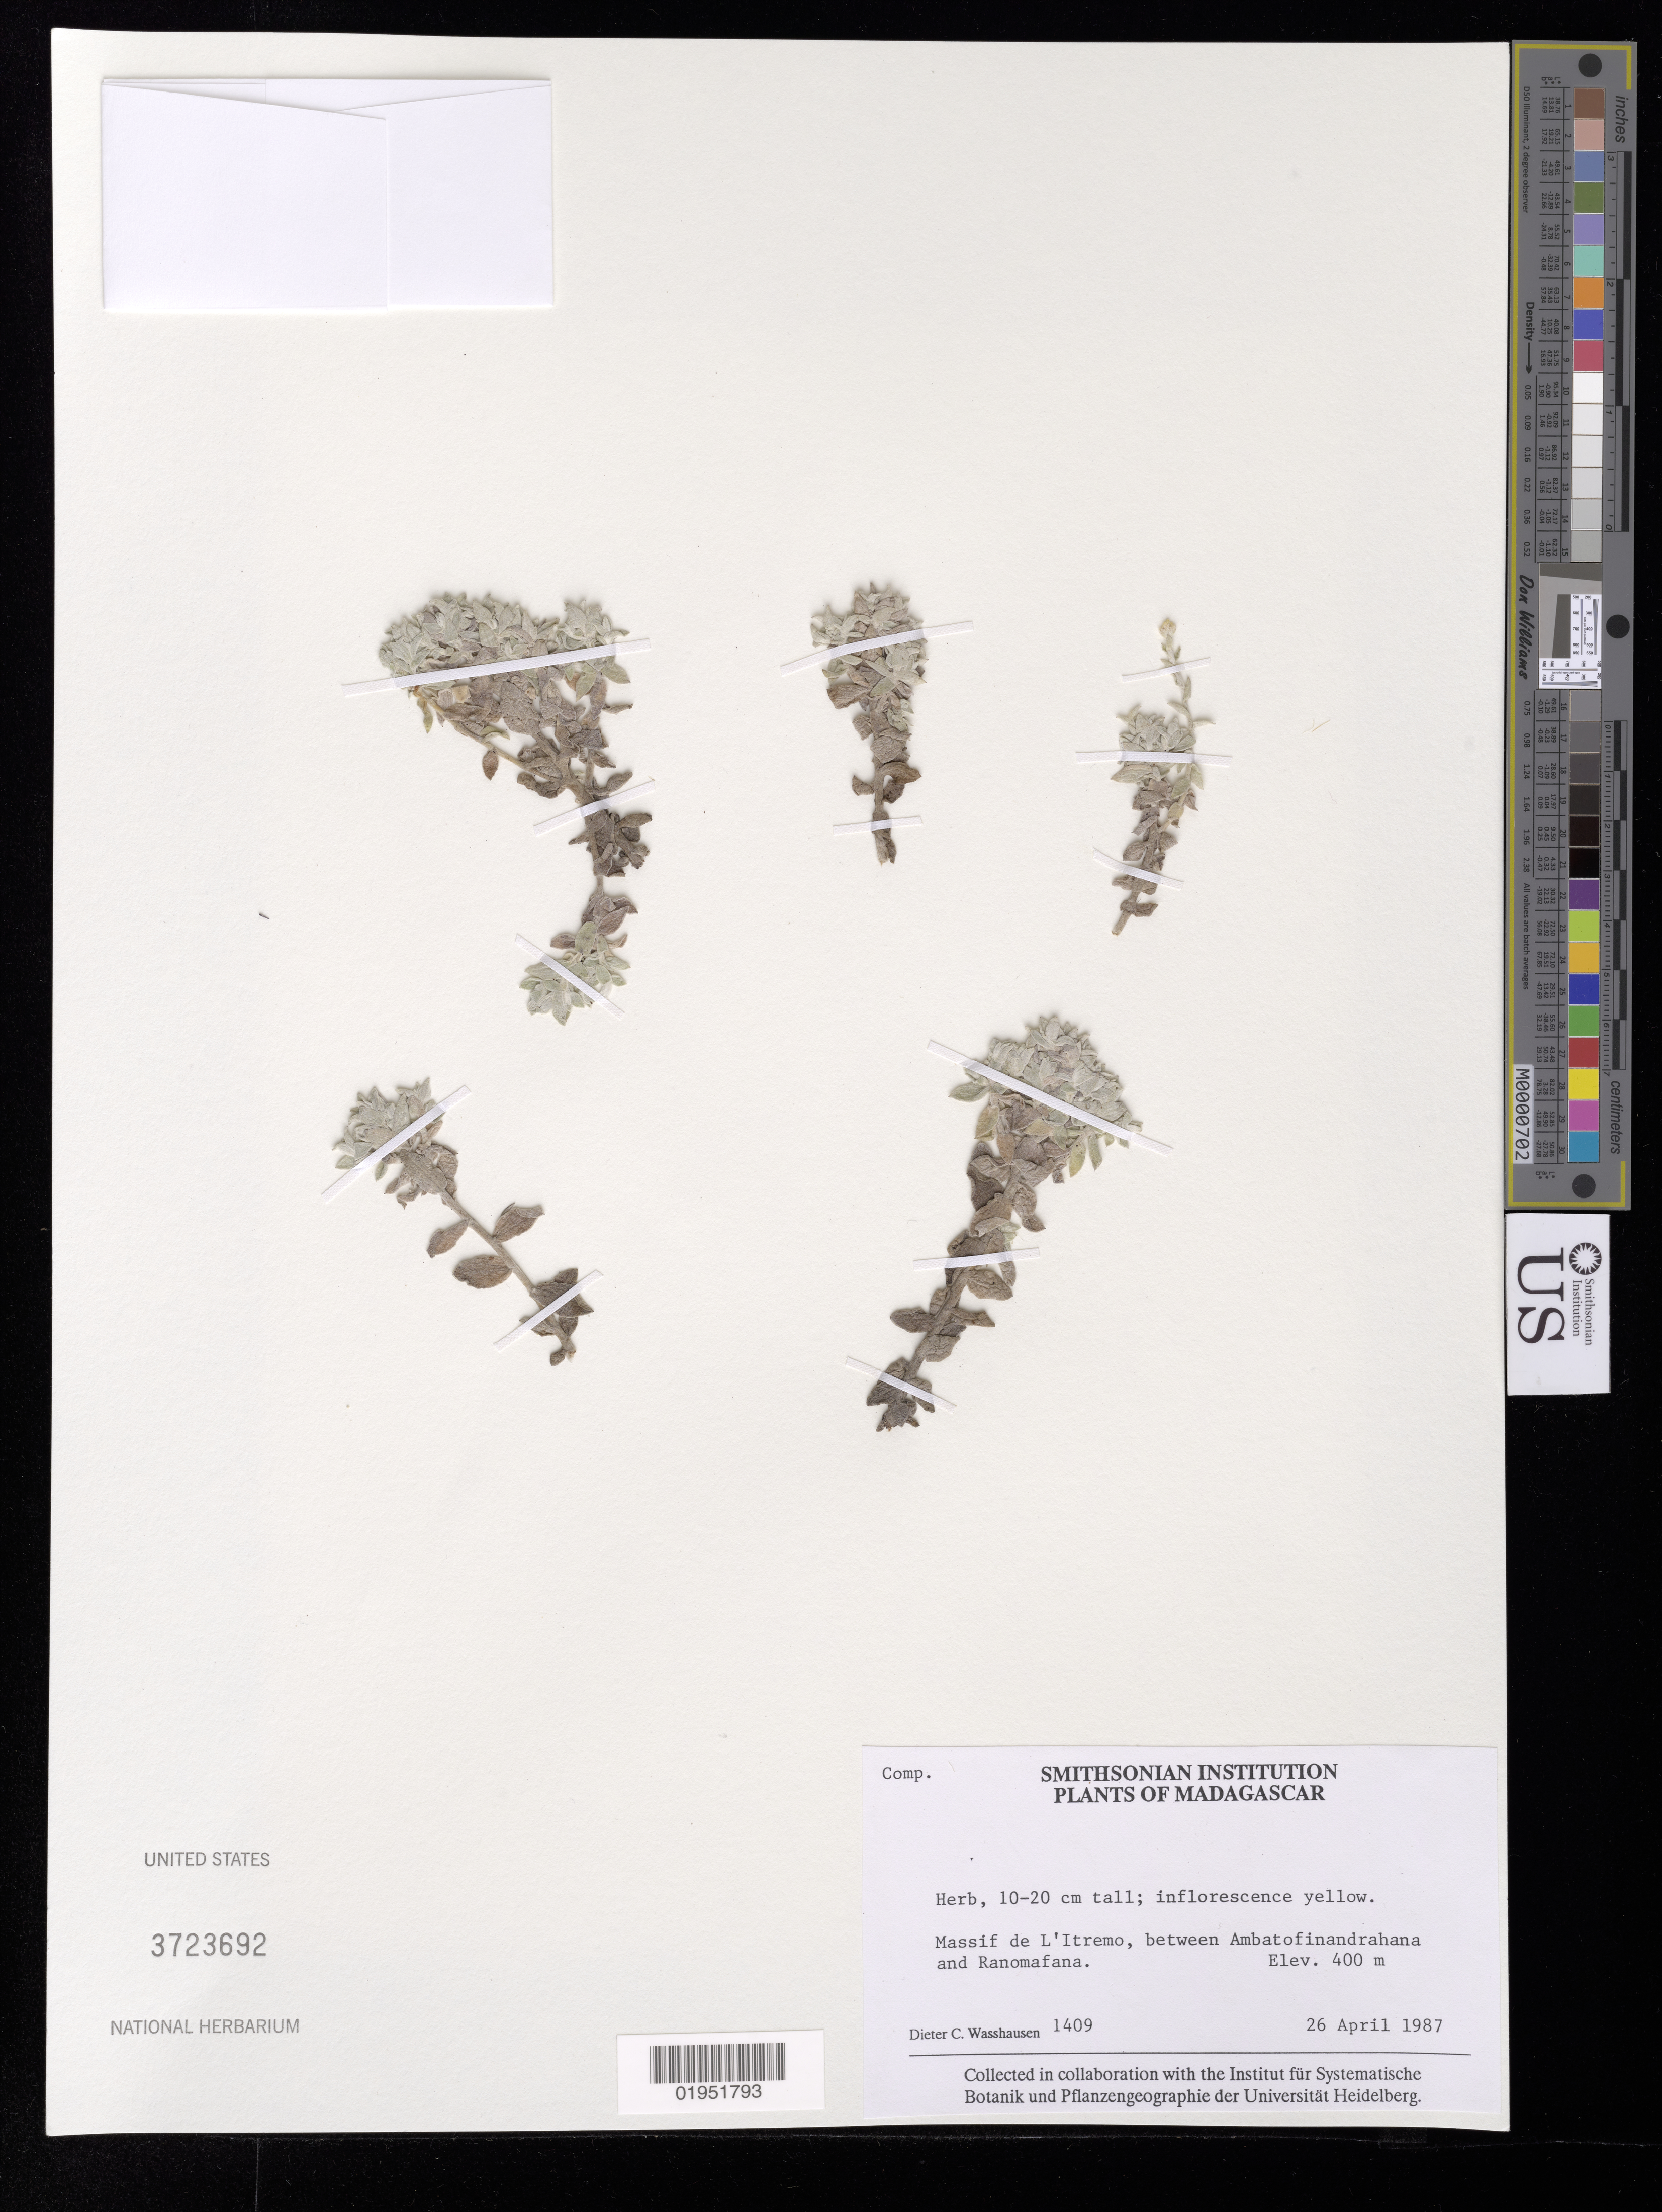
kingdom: Plantae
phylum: Tracheophyta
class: Magnoliopsida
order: Asterales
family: Asteraceae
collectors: D. C. Wasshausen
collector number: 1409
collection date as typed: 26 Apr 1987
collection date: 1987-04-26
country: Madagascar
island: Madagascar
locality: Massif de L'Itremo, between Ambatofinandrahana and Ranomafana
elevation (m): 400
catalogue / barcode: US 3716492